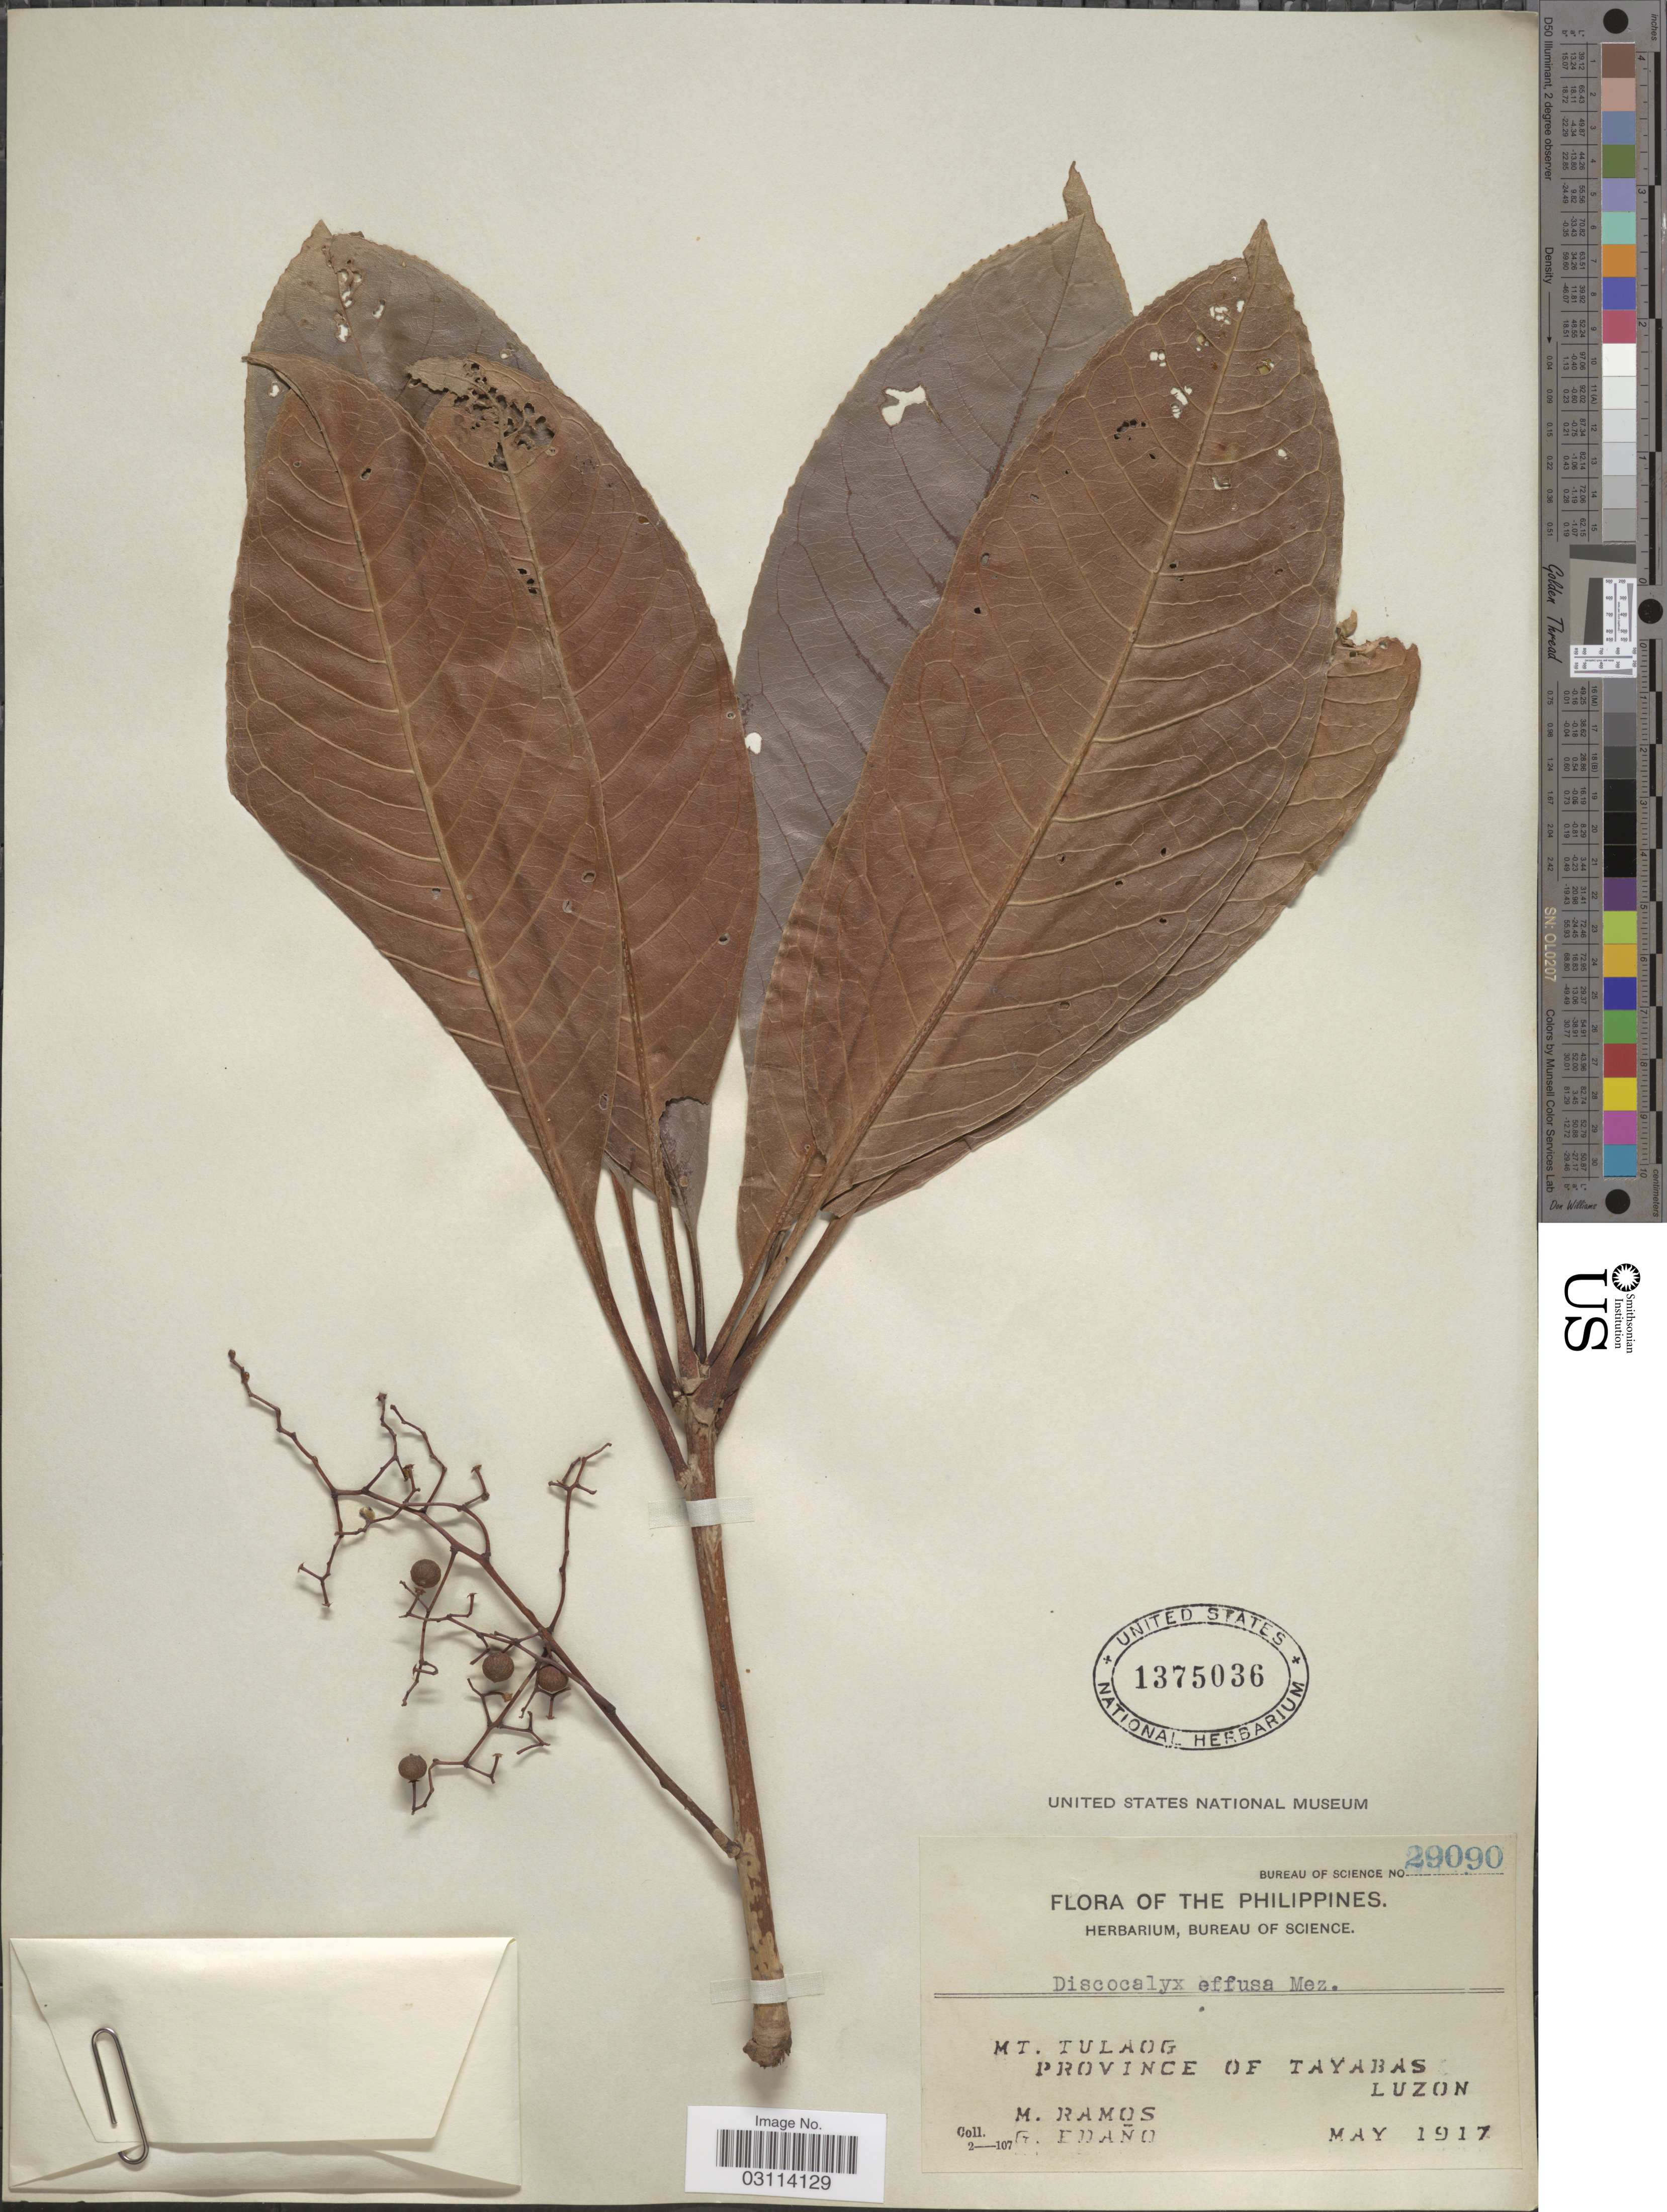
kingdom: Plantae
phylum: Tracheophyta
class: Magnoliopsida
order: Ericales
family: Primulaceae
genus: Discocalyx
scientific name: Discocalyx effusa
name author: Mez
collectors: M. Ramos & G. Edaño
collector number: Bureau of Science 29090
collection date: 1917-05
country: Philippines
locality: Mt. Tulaog, Province of Tayabas, Luzon.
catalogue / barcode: US 1375036